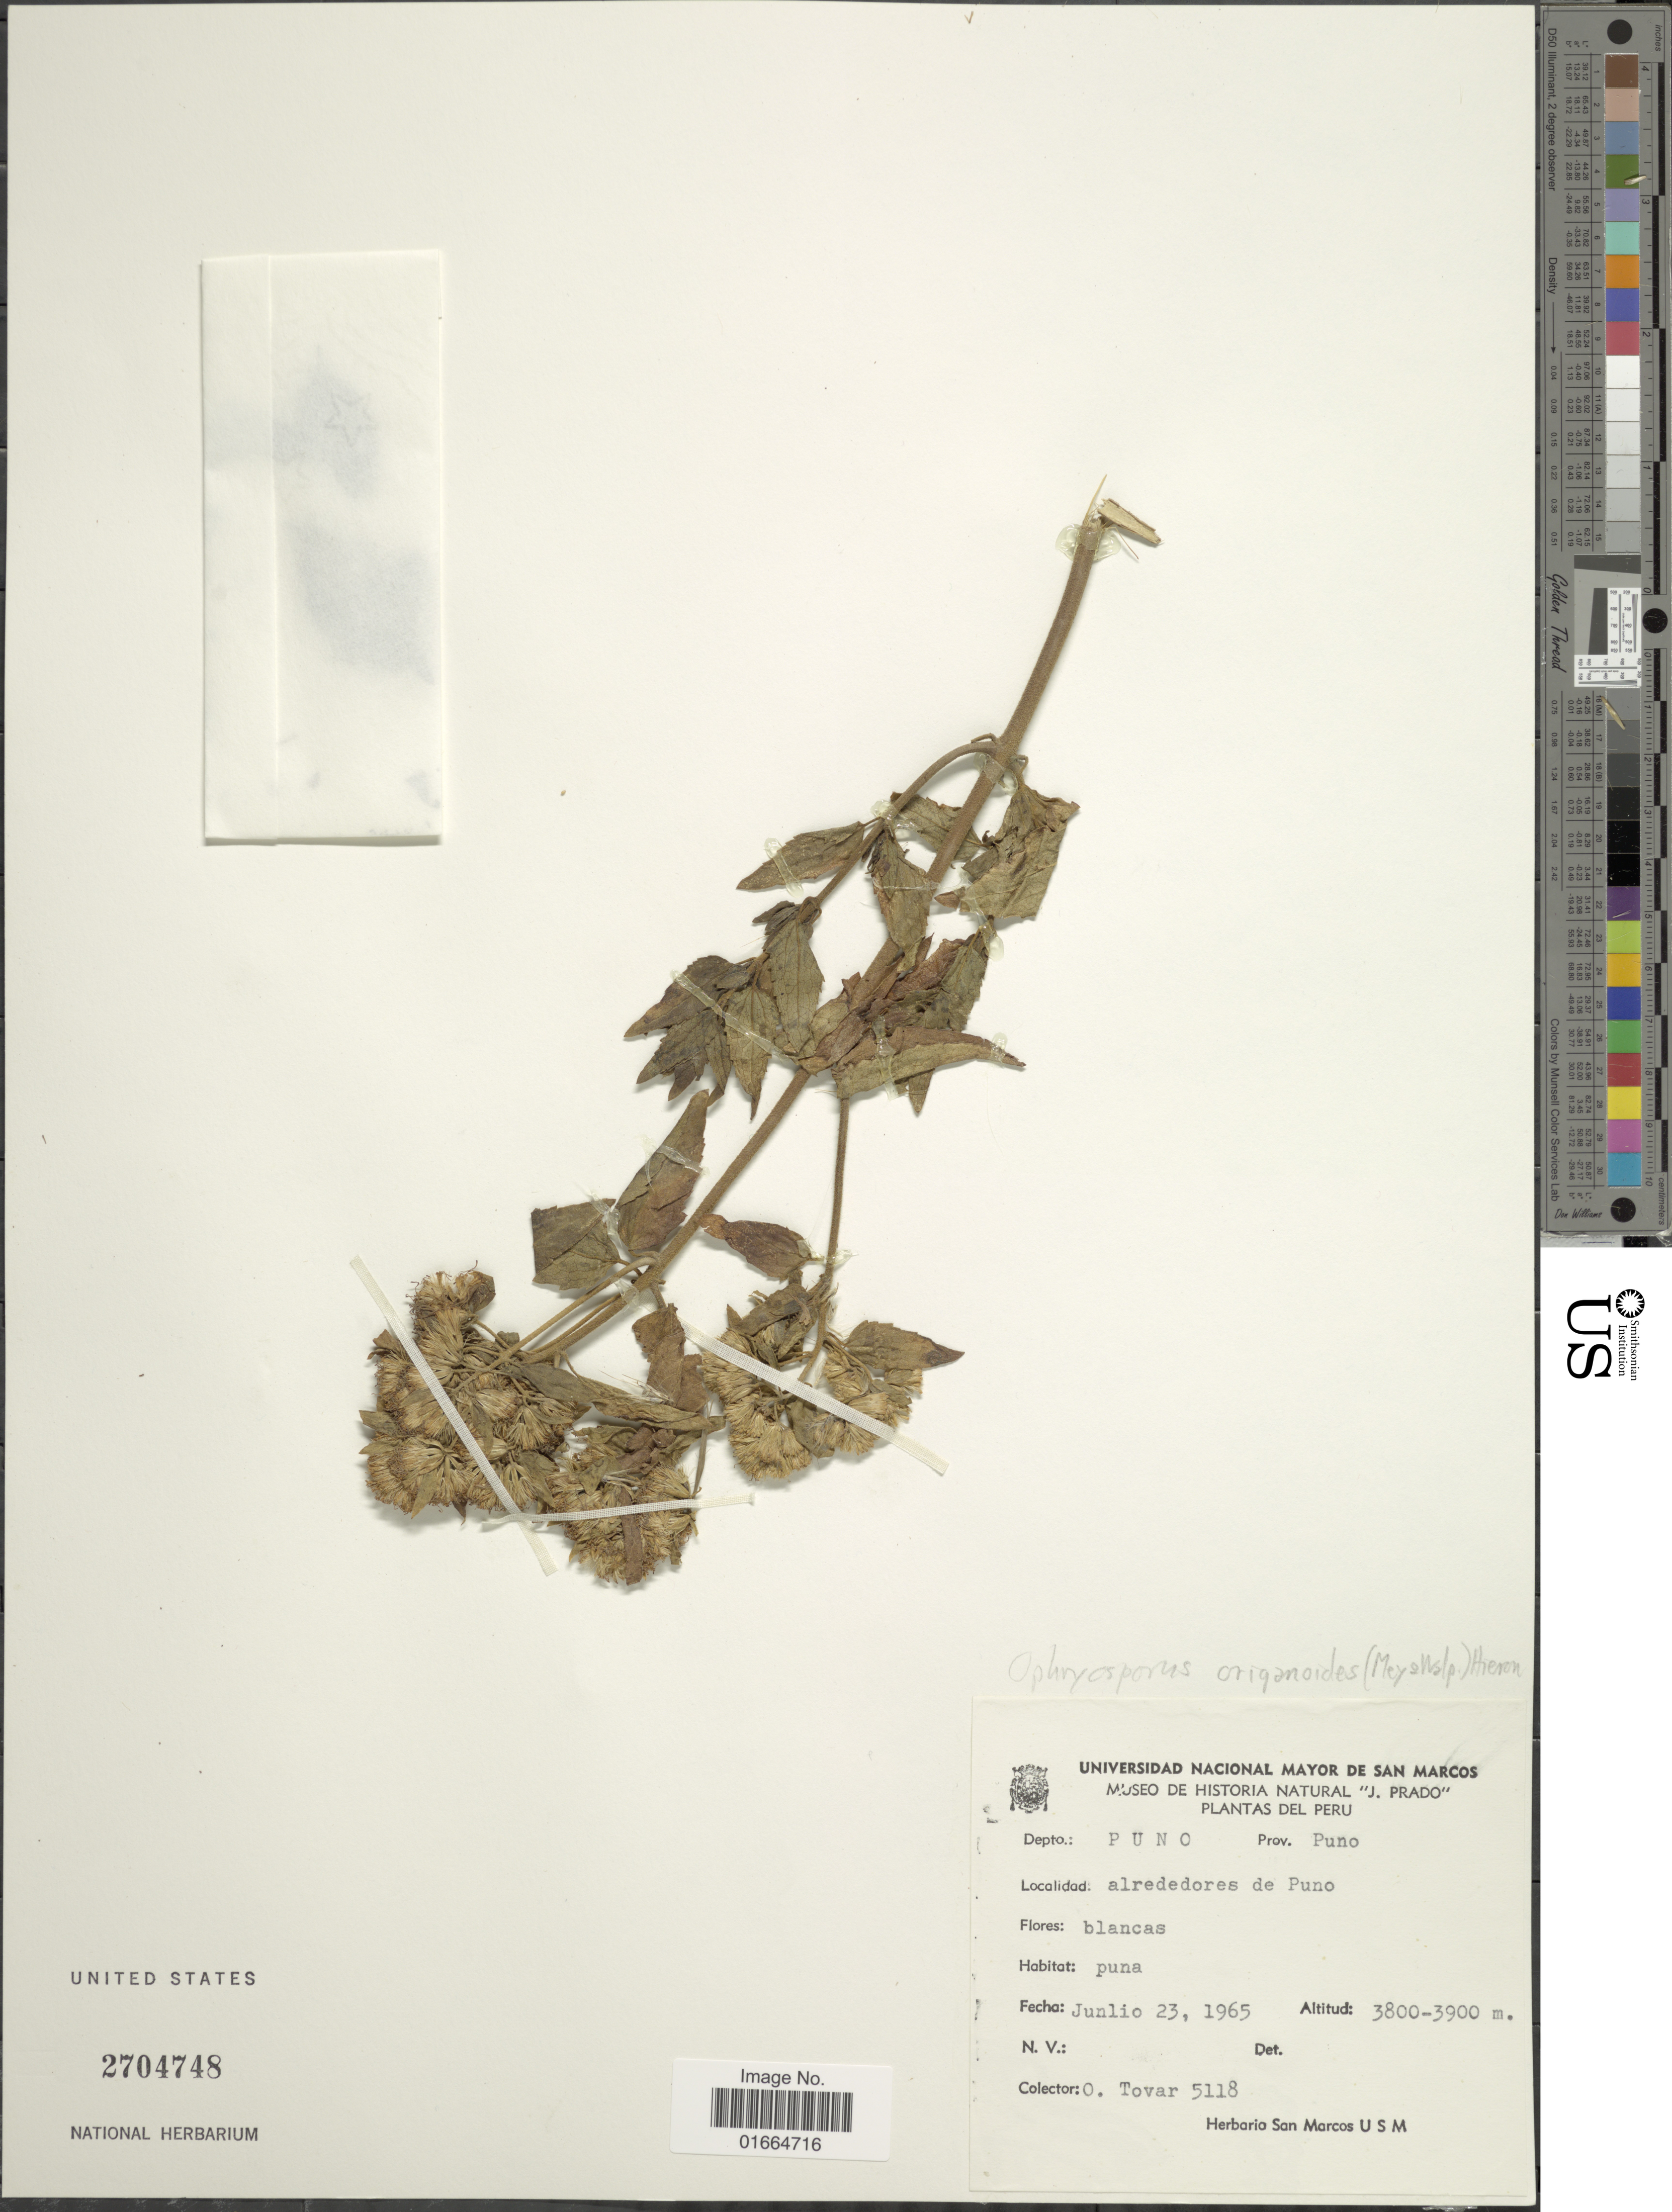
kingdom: Plantae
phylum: Tracheophyta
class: Magnoliopsida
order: Asterales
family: Asteraceae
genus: Ophryosporus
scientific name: Ophryosporus heptanthus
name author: (Sch. Bip. ex Wedd.) R.M. King & H. Rob.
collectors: Ó. Tovar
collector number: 5118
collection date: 1965-06-23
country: Peru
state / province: Puno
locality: Depto. Puno, Prov.: Puno, Alrededores de Puno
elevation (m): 3800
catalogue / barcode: US 2704748